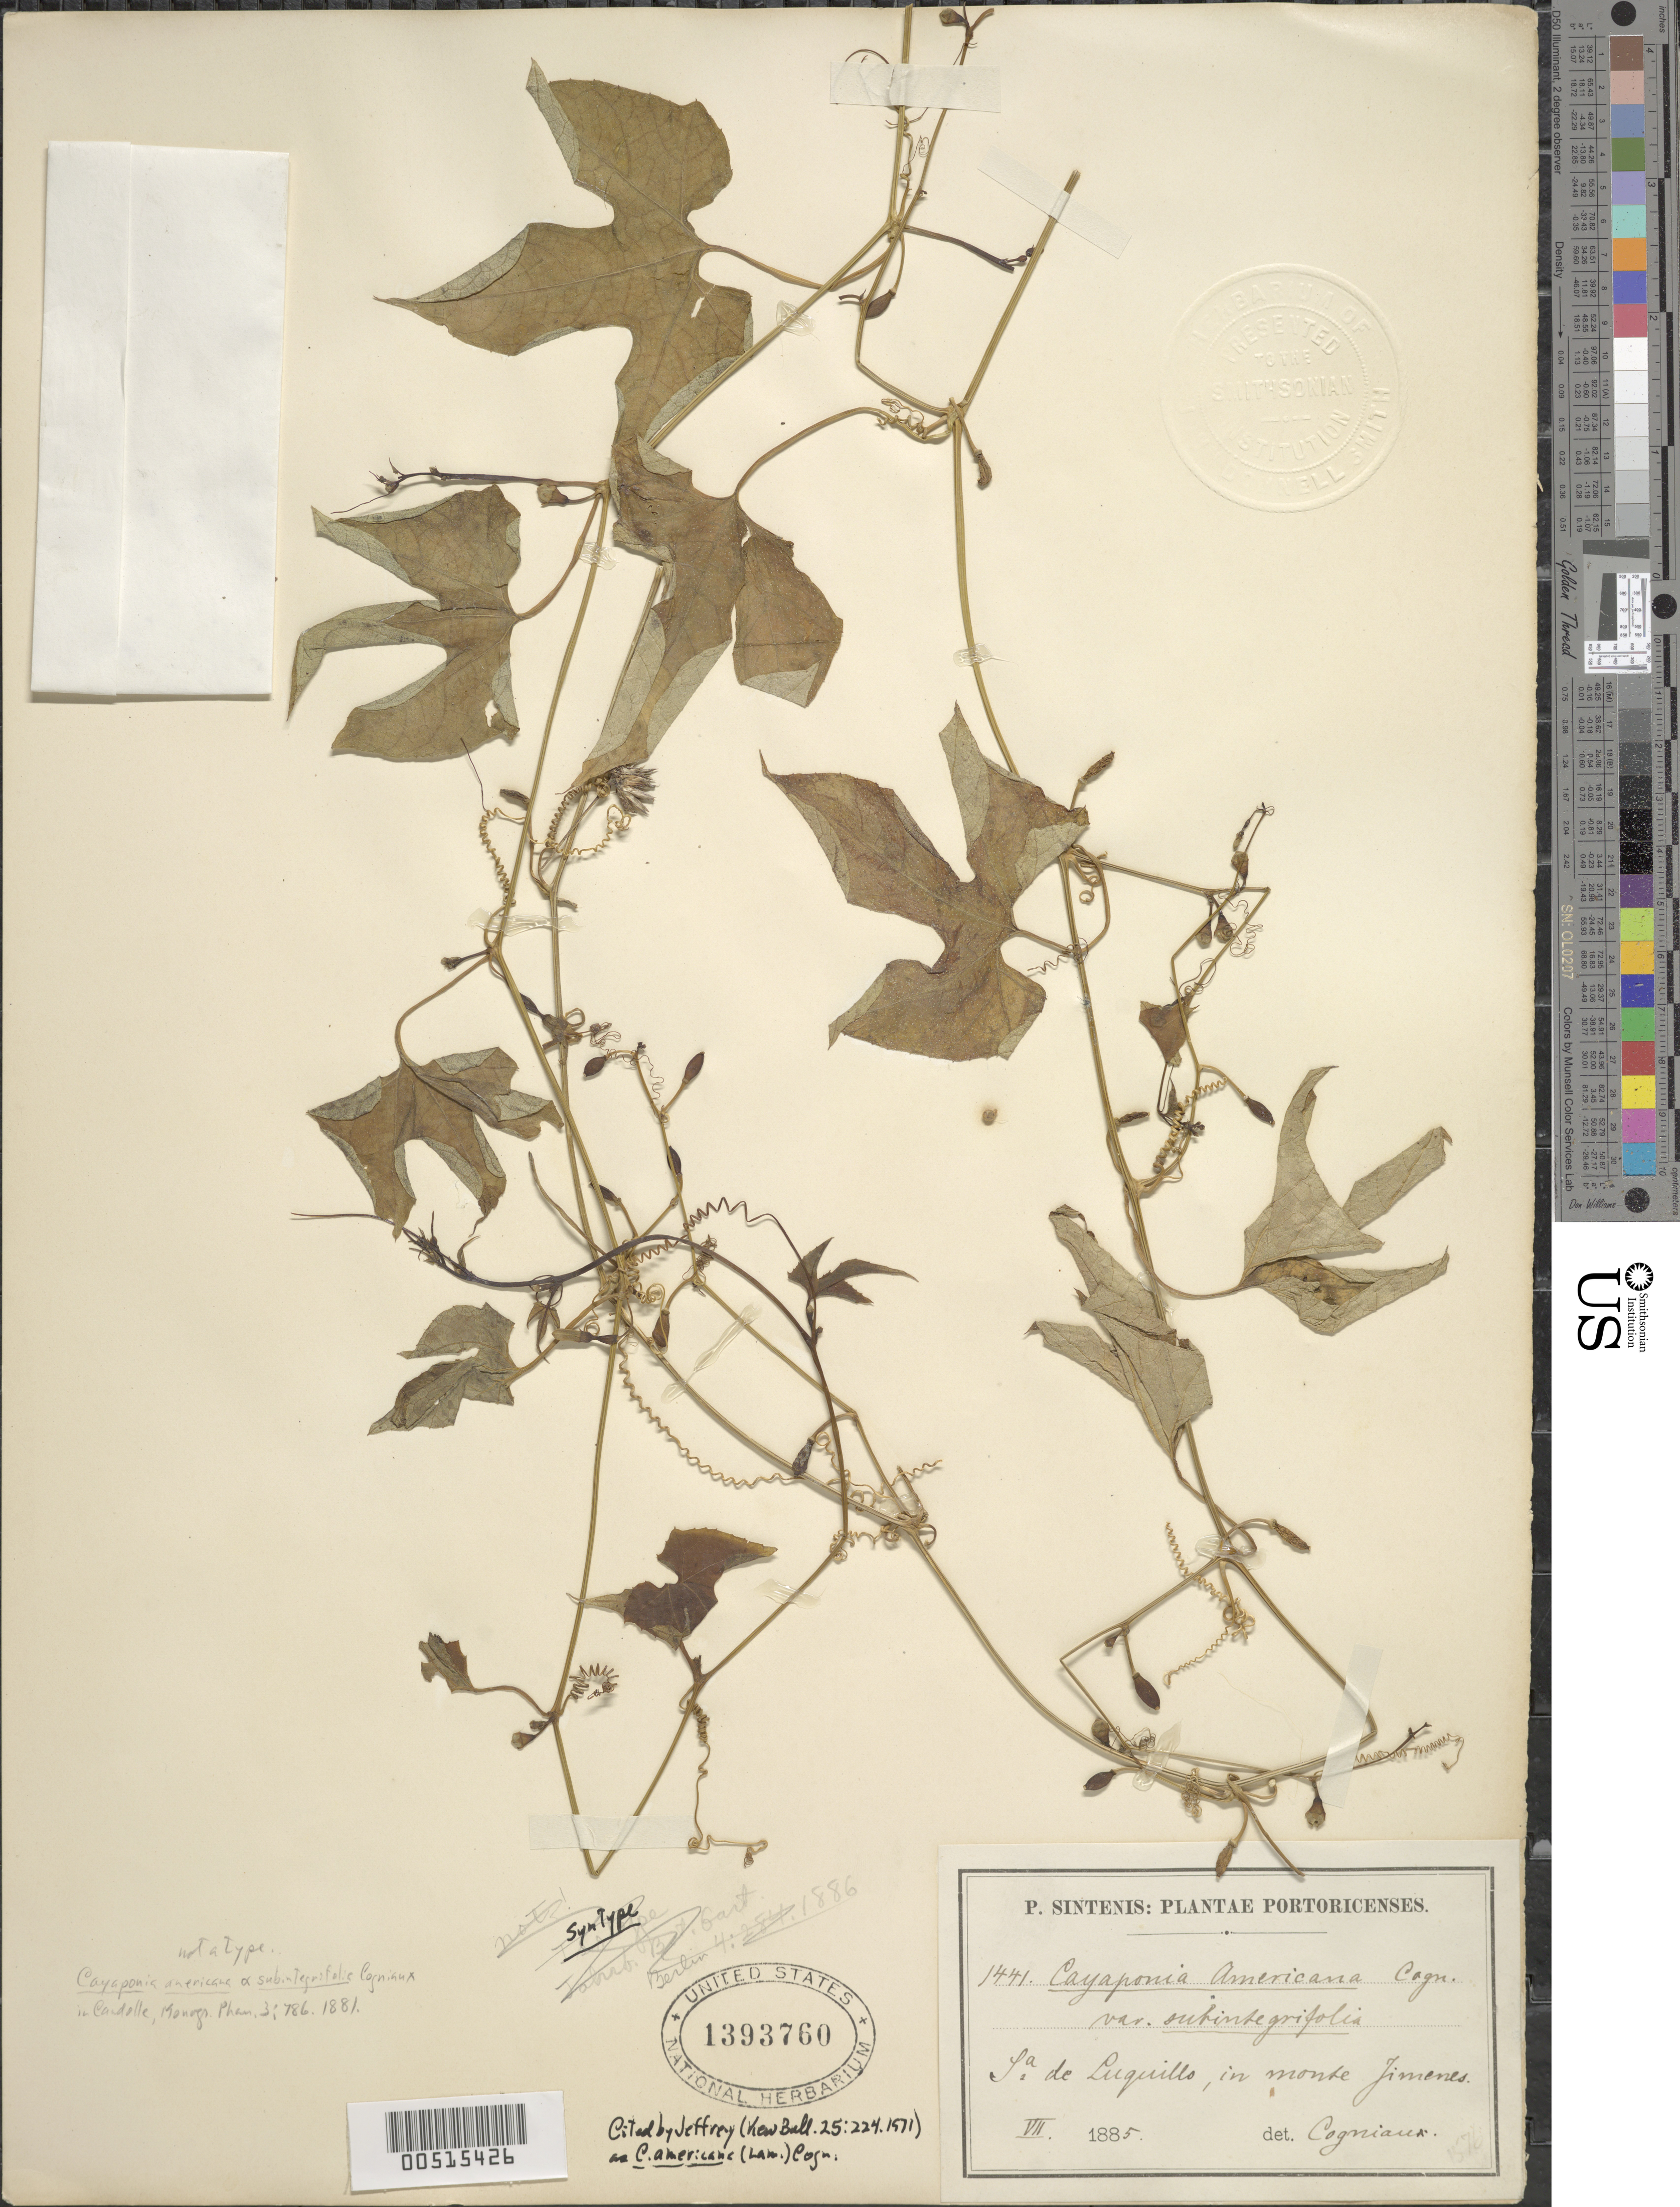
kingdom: Plantae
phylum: Tracheophyta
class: Magnoliopsida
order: Cucurbitales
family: Cucurbitaceae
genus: Cayaponia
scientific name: Cayaponia americana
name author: (Lam.) Cogn.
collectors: P. Sintenis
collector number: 1441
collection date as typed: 01 Jul 1885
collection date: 1885-07-01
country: Puerto Rico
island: Greater Antilles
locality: Sierra de Luquillo, in monte Jimenes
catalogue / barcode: US 1393760